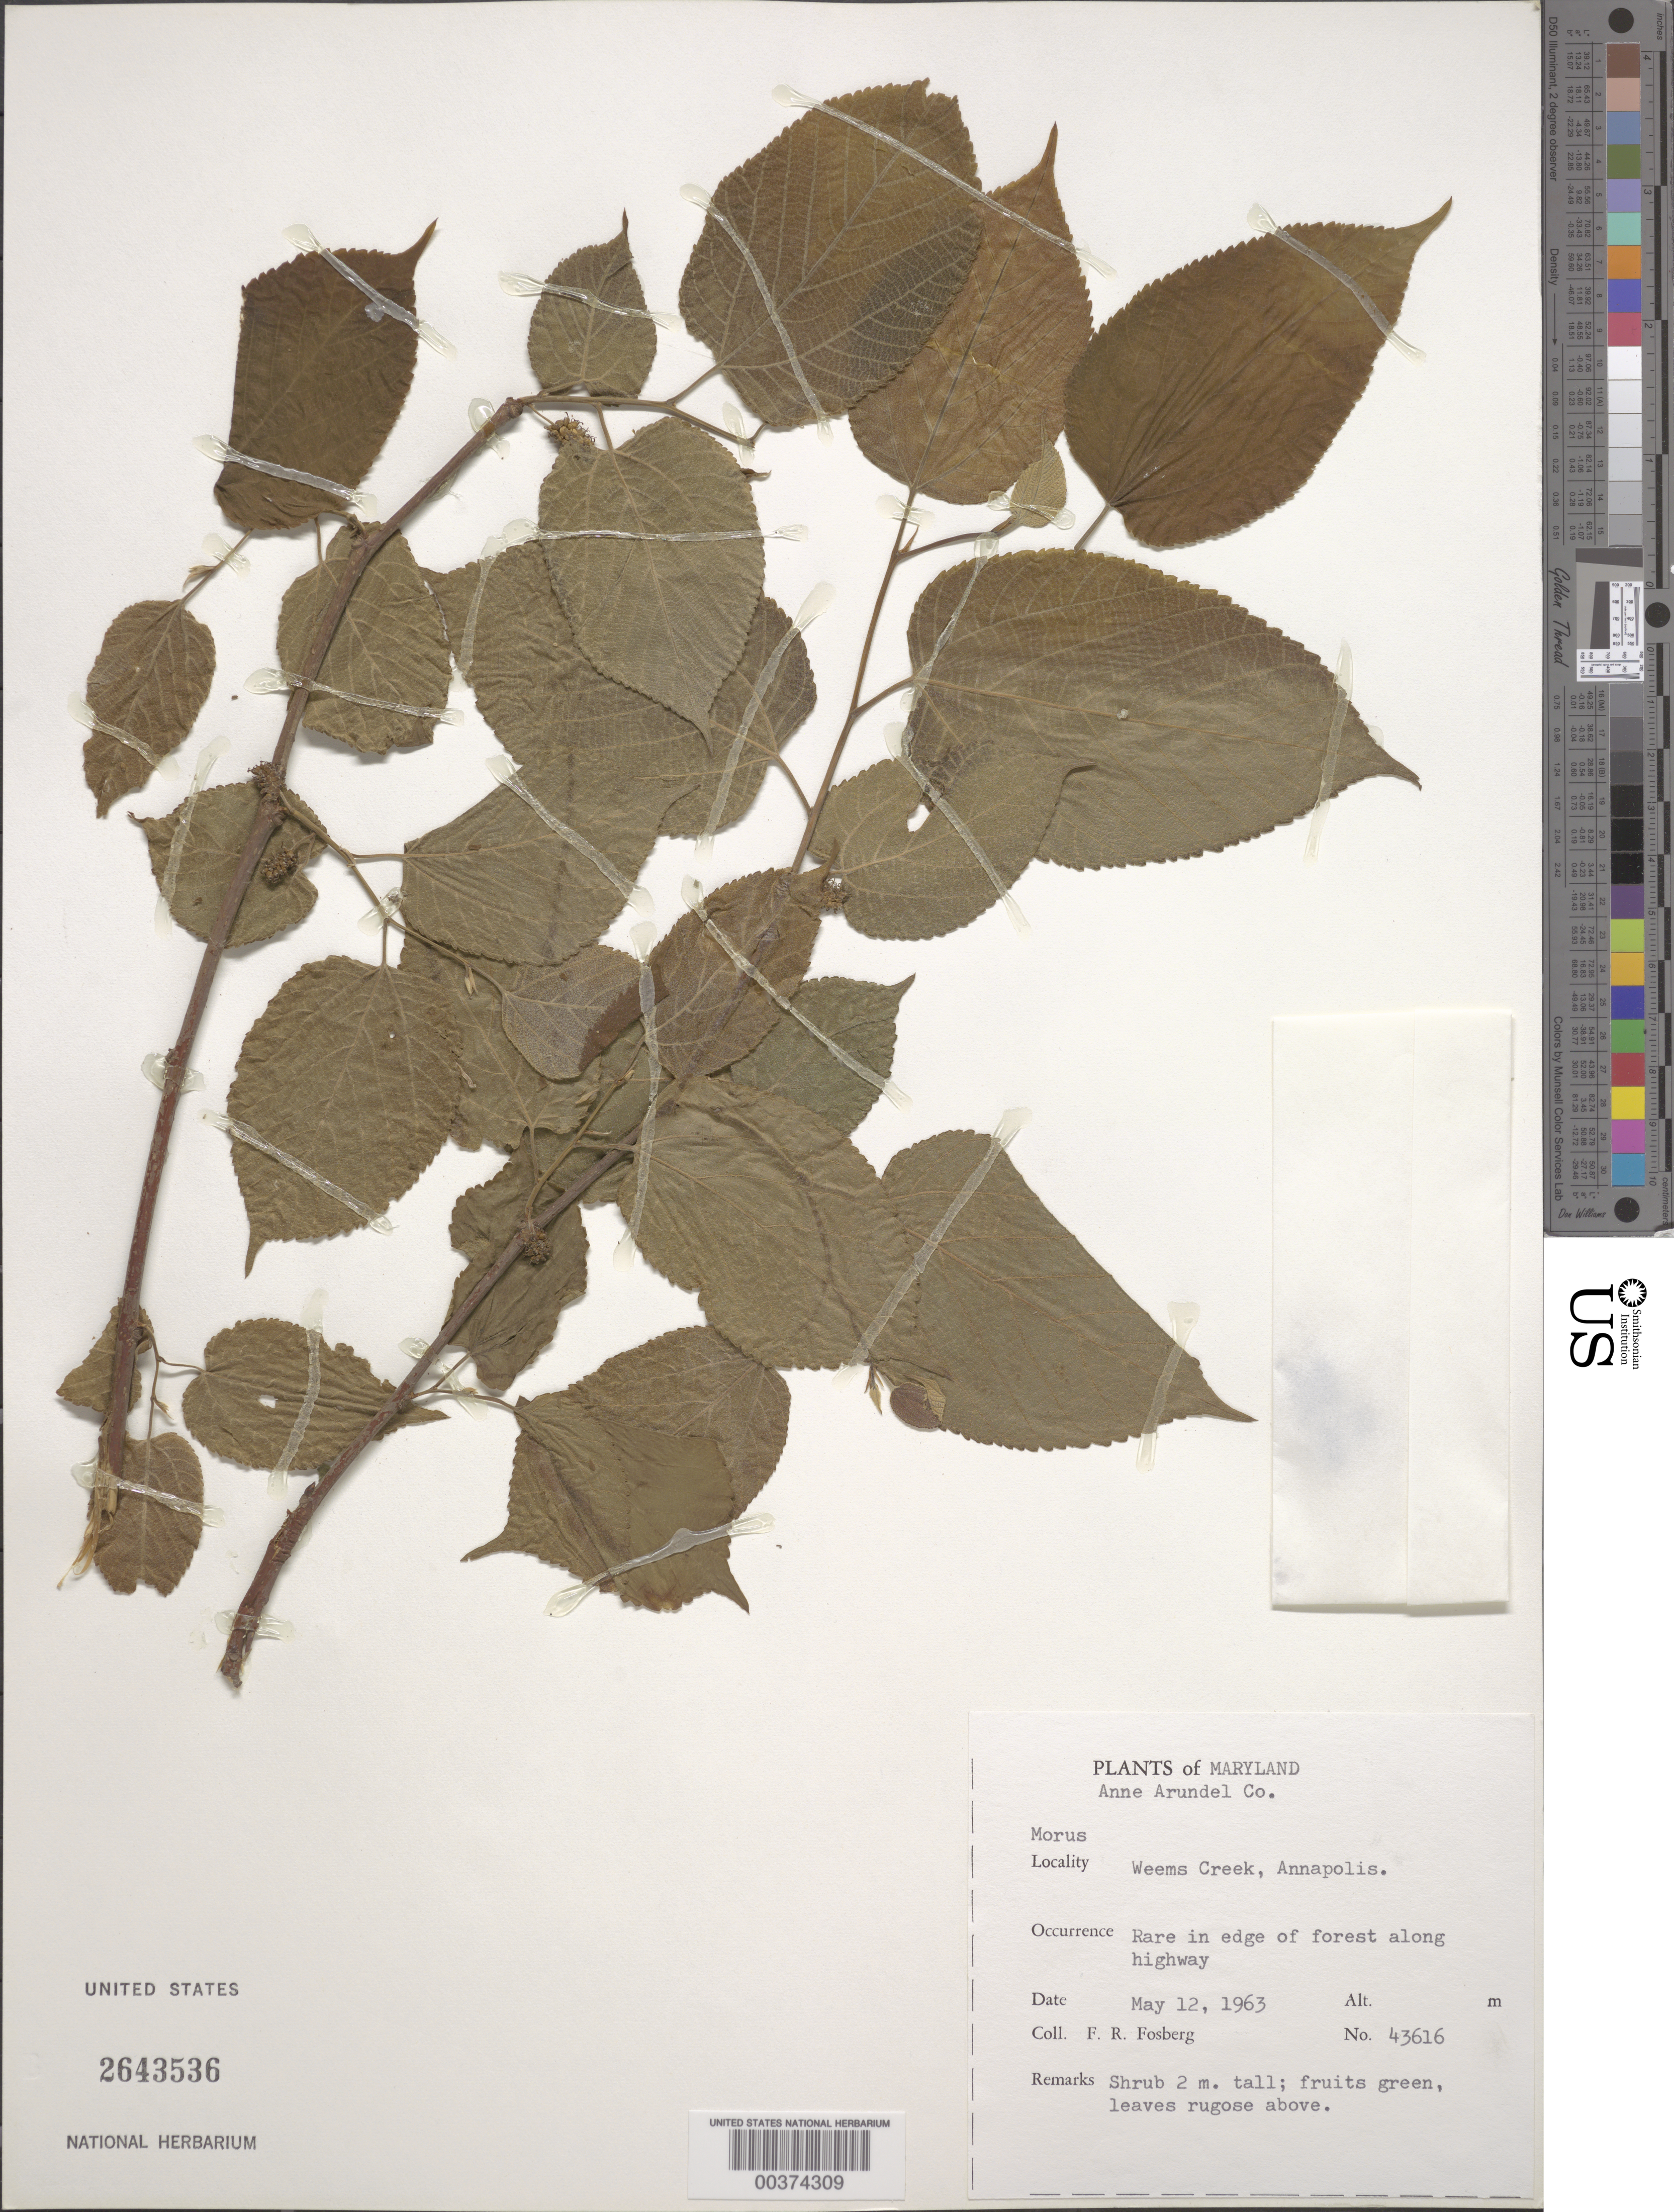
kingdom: Plantae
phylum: Tracheophyta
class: Magnoliopsida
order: Rosales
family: Moraceae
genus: Morus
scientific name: Morus rubra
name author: L.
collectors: F. R. Fosberg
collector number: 43616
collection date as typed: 12 May 1963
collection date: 1963-05-12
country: United States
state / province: Maryland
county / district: Anne Arundel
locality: Weems Creek, Annapolis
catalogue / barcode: US 2643536